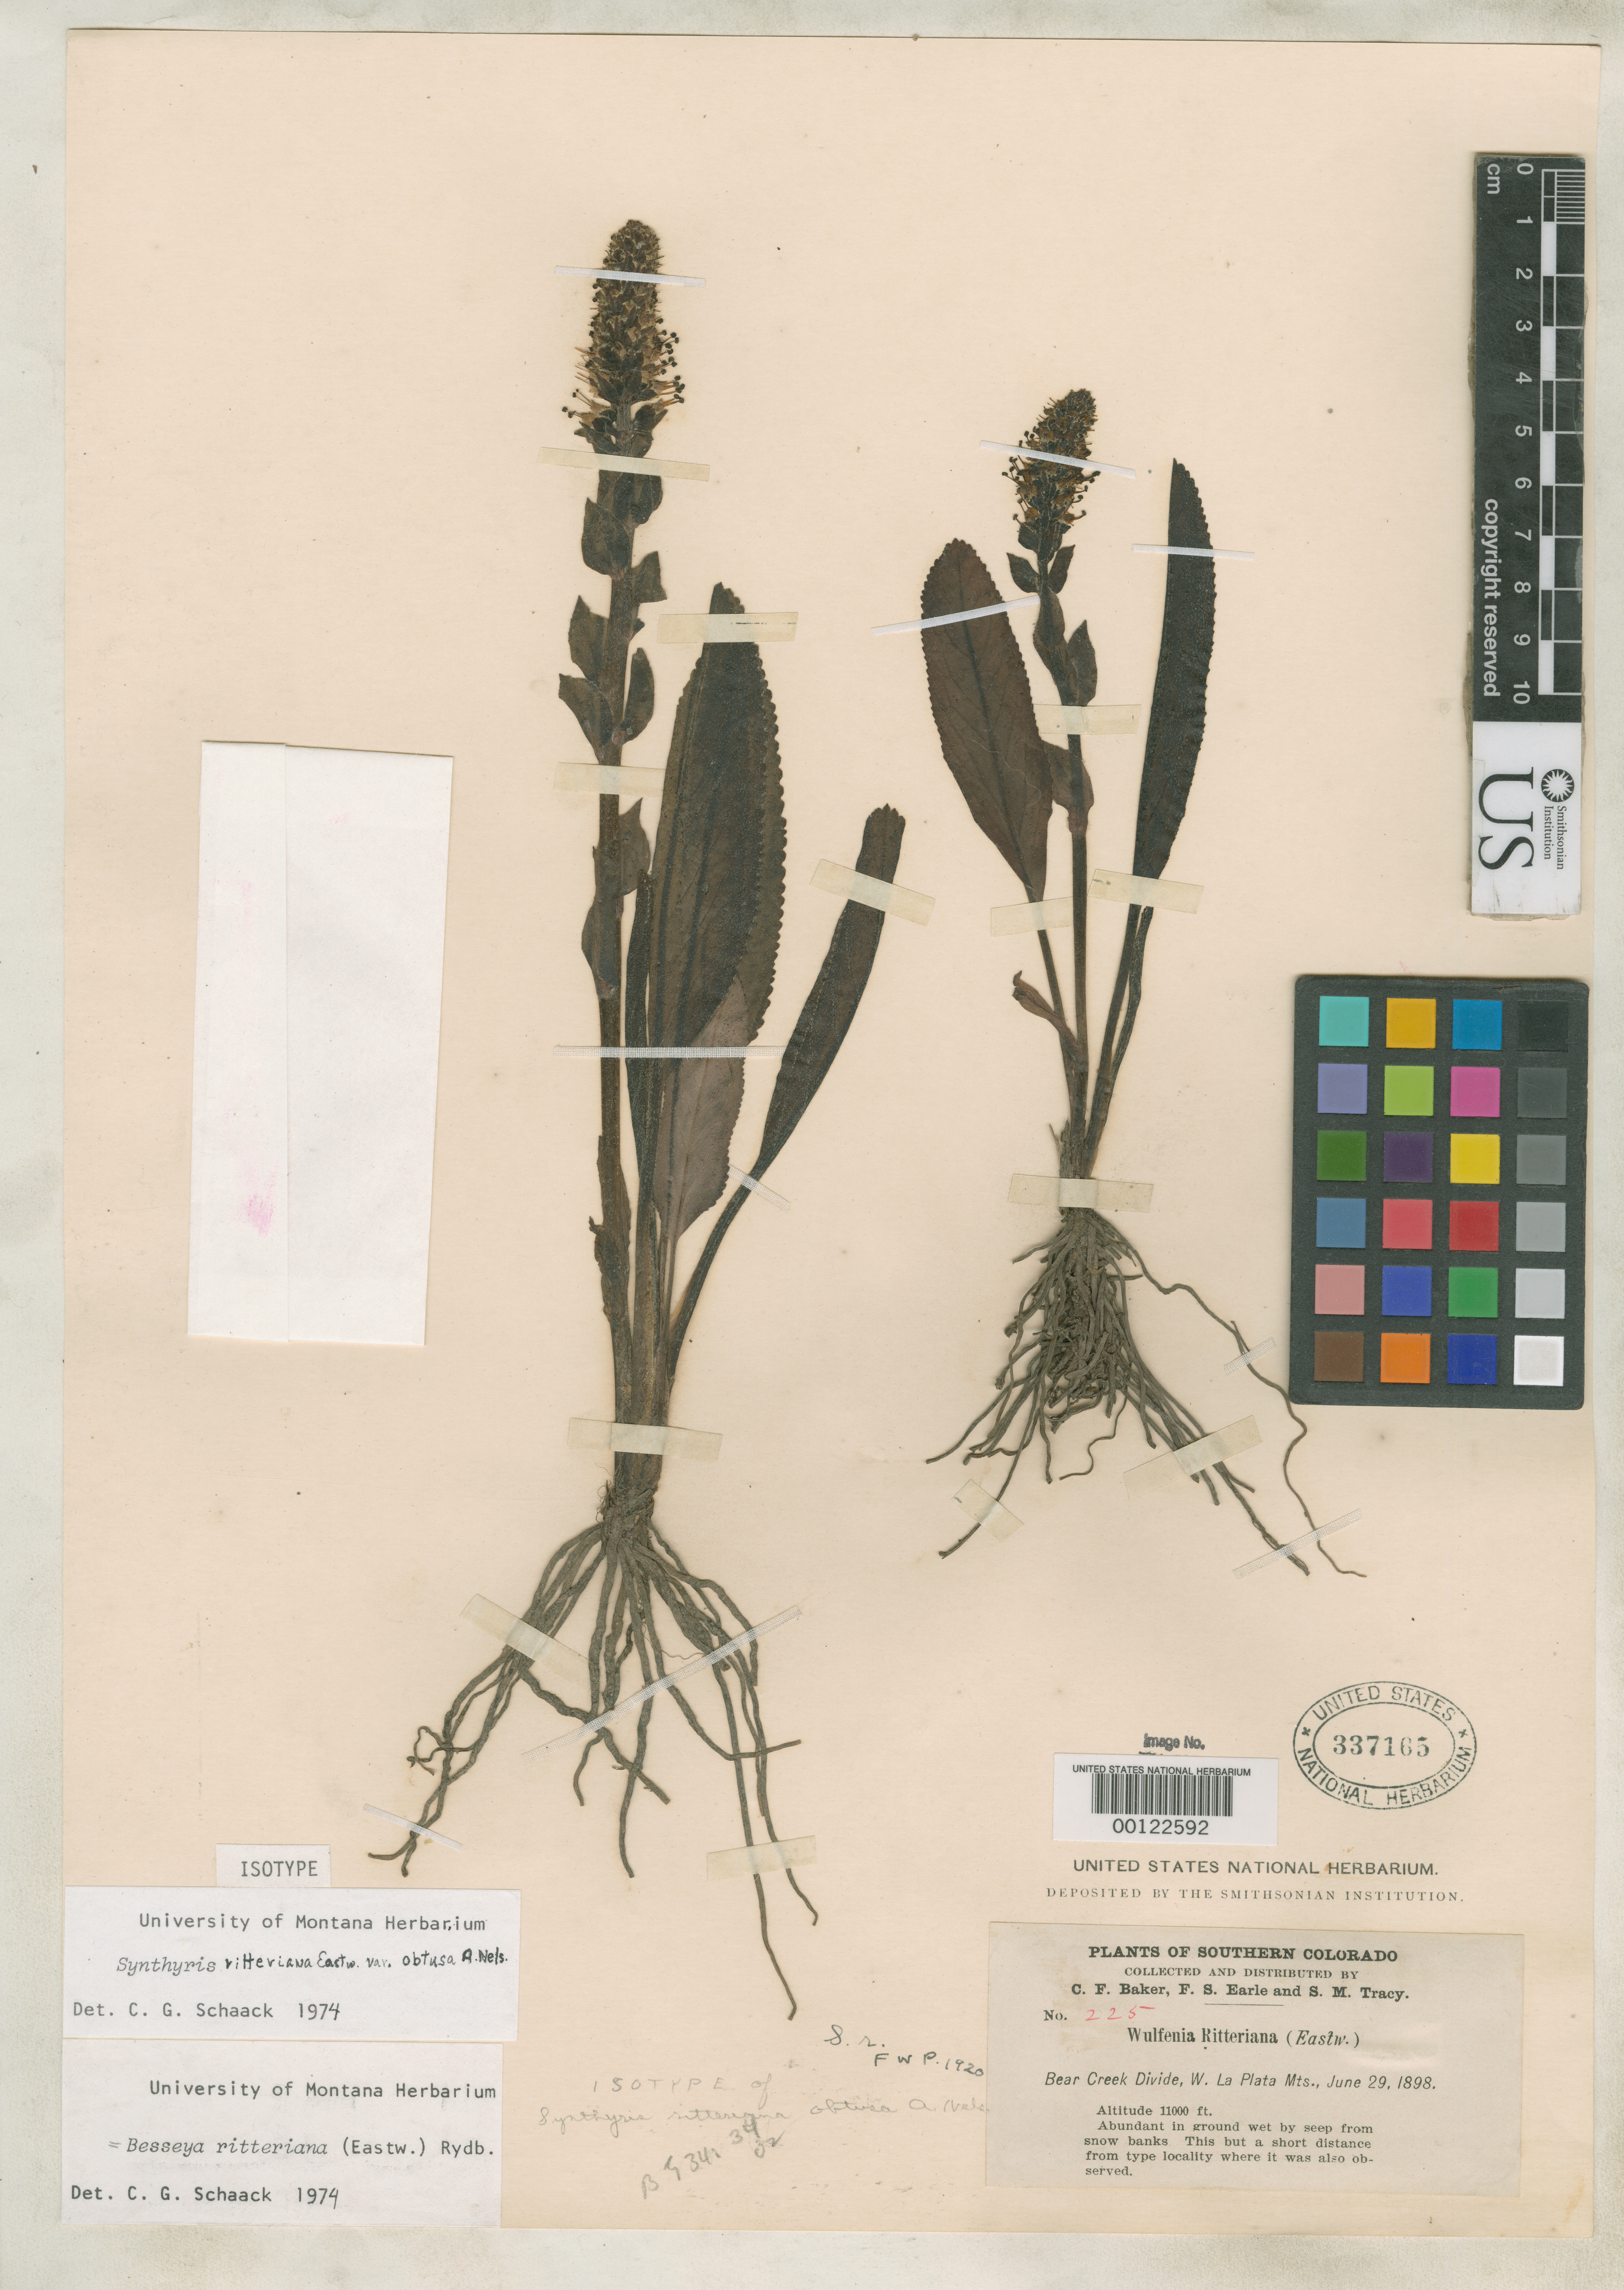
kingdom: Plantae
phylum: Tracheophyta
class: Magnoliopsida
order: Lamiales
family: Plantaginaceae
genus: Synthyris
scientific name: Synthyris ritteriana var. obtusa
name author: A. Nelson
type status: Isotype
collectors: C. F. Baker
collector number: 225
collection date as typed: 29 Jun 1898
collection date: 1898-06-29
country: United States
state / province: Colorado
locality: W. Laplata Mountains; Bear Creek Divide.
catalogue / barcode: US 337165